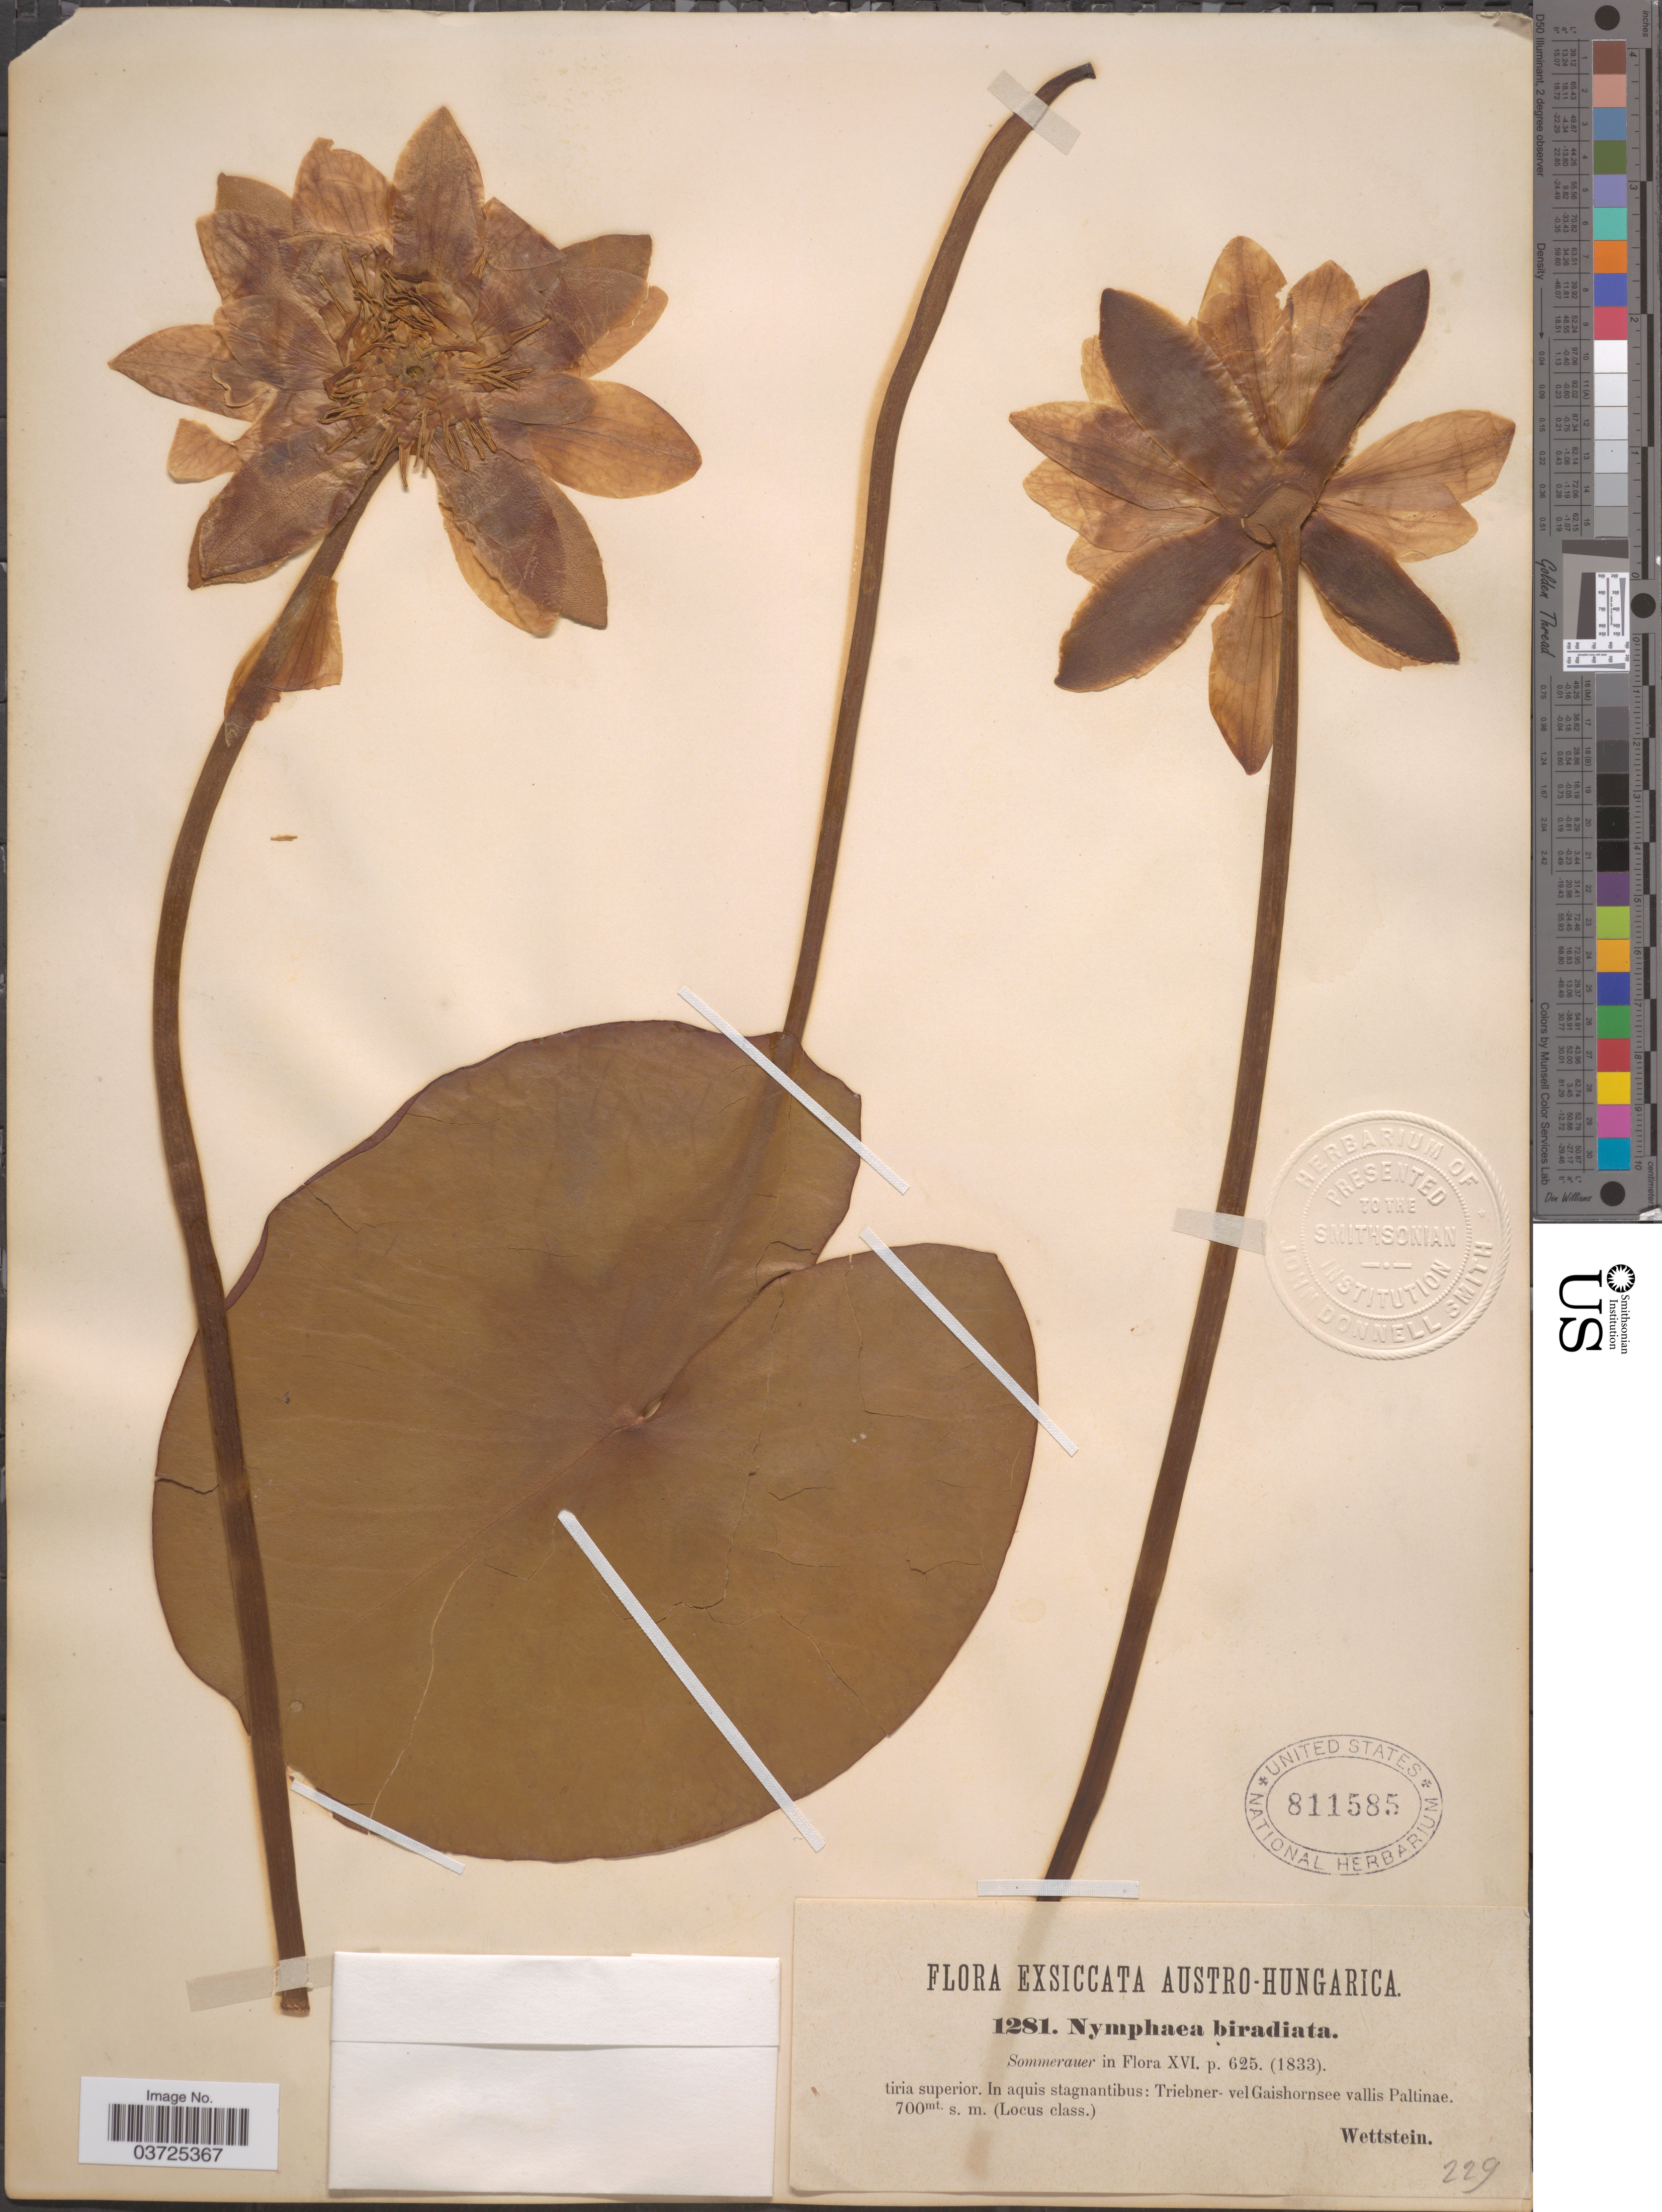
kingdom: Plantae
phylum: Tracheophyta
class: Magnoliopsida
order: Nymphaeales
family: Nymphaeaceae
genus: Nymphaea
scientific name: Nymphaea biradiata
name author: Sommerauer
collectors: Wettstein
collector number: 1281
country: Austria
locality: Austro-Hungarica. Tiria superior. In aquis stagnantibus: Triebner- vel hornsee vallis Paltinae.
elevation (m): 700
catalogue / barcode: US 811585